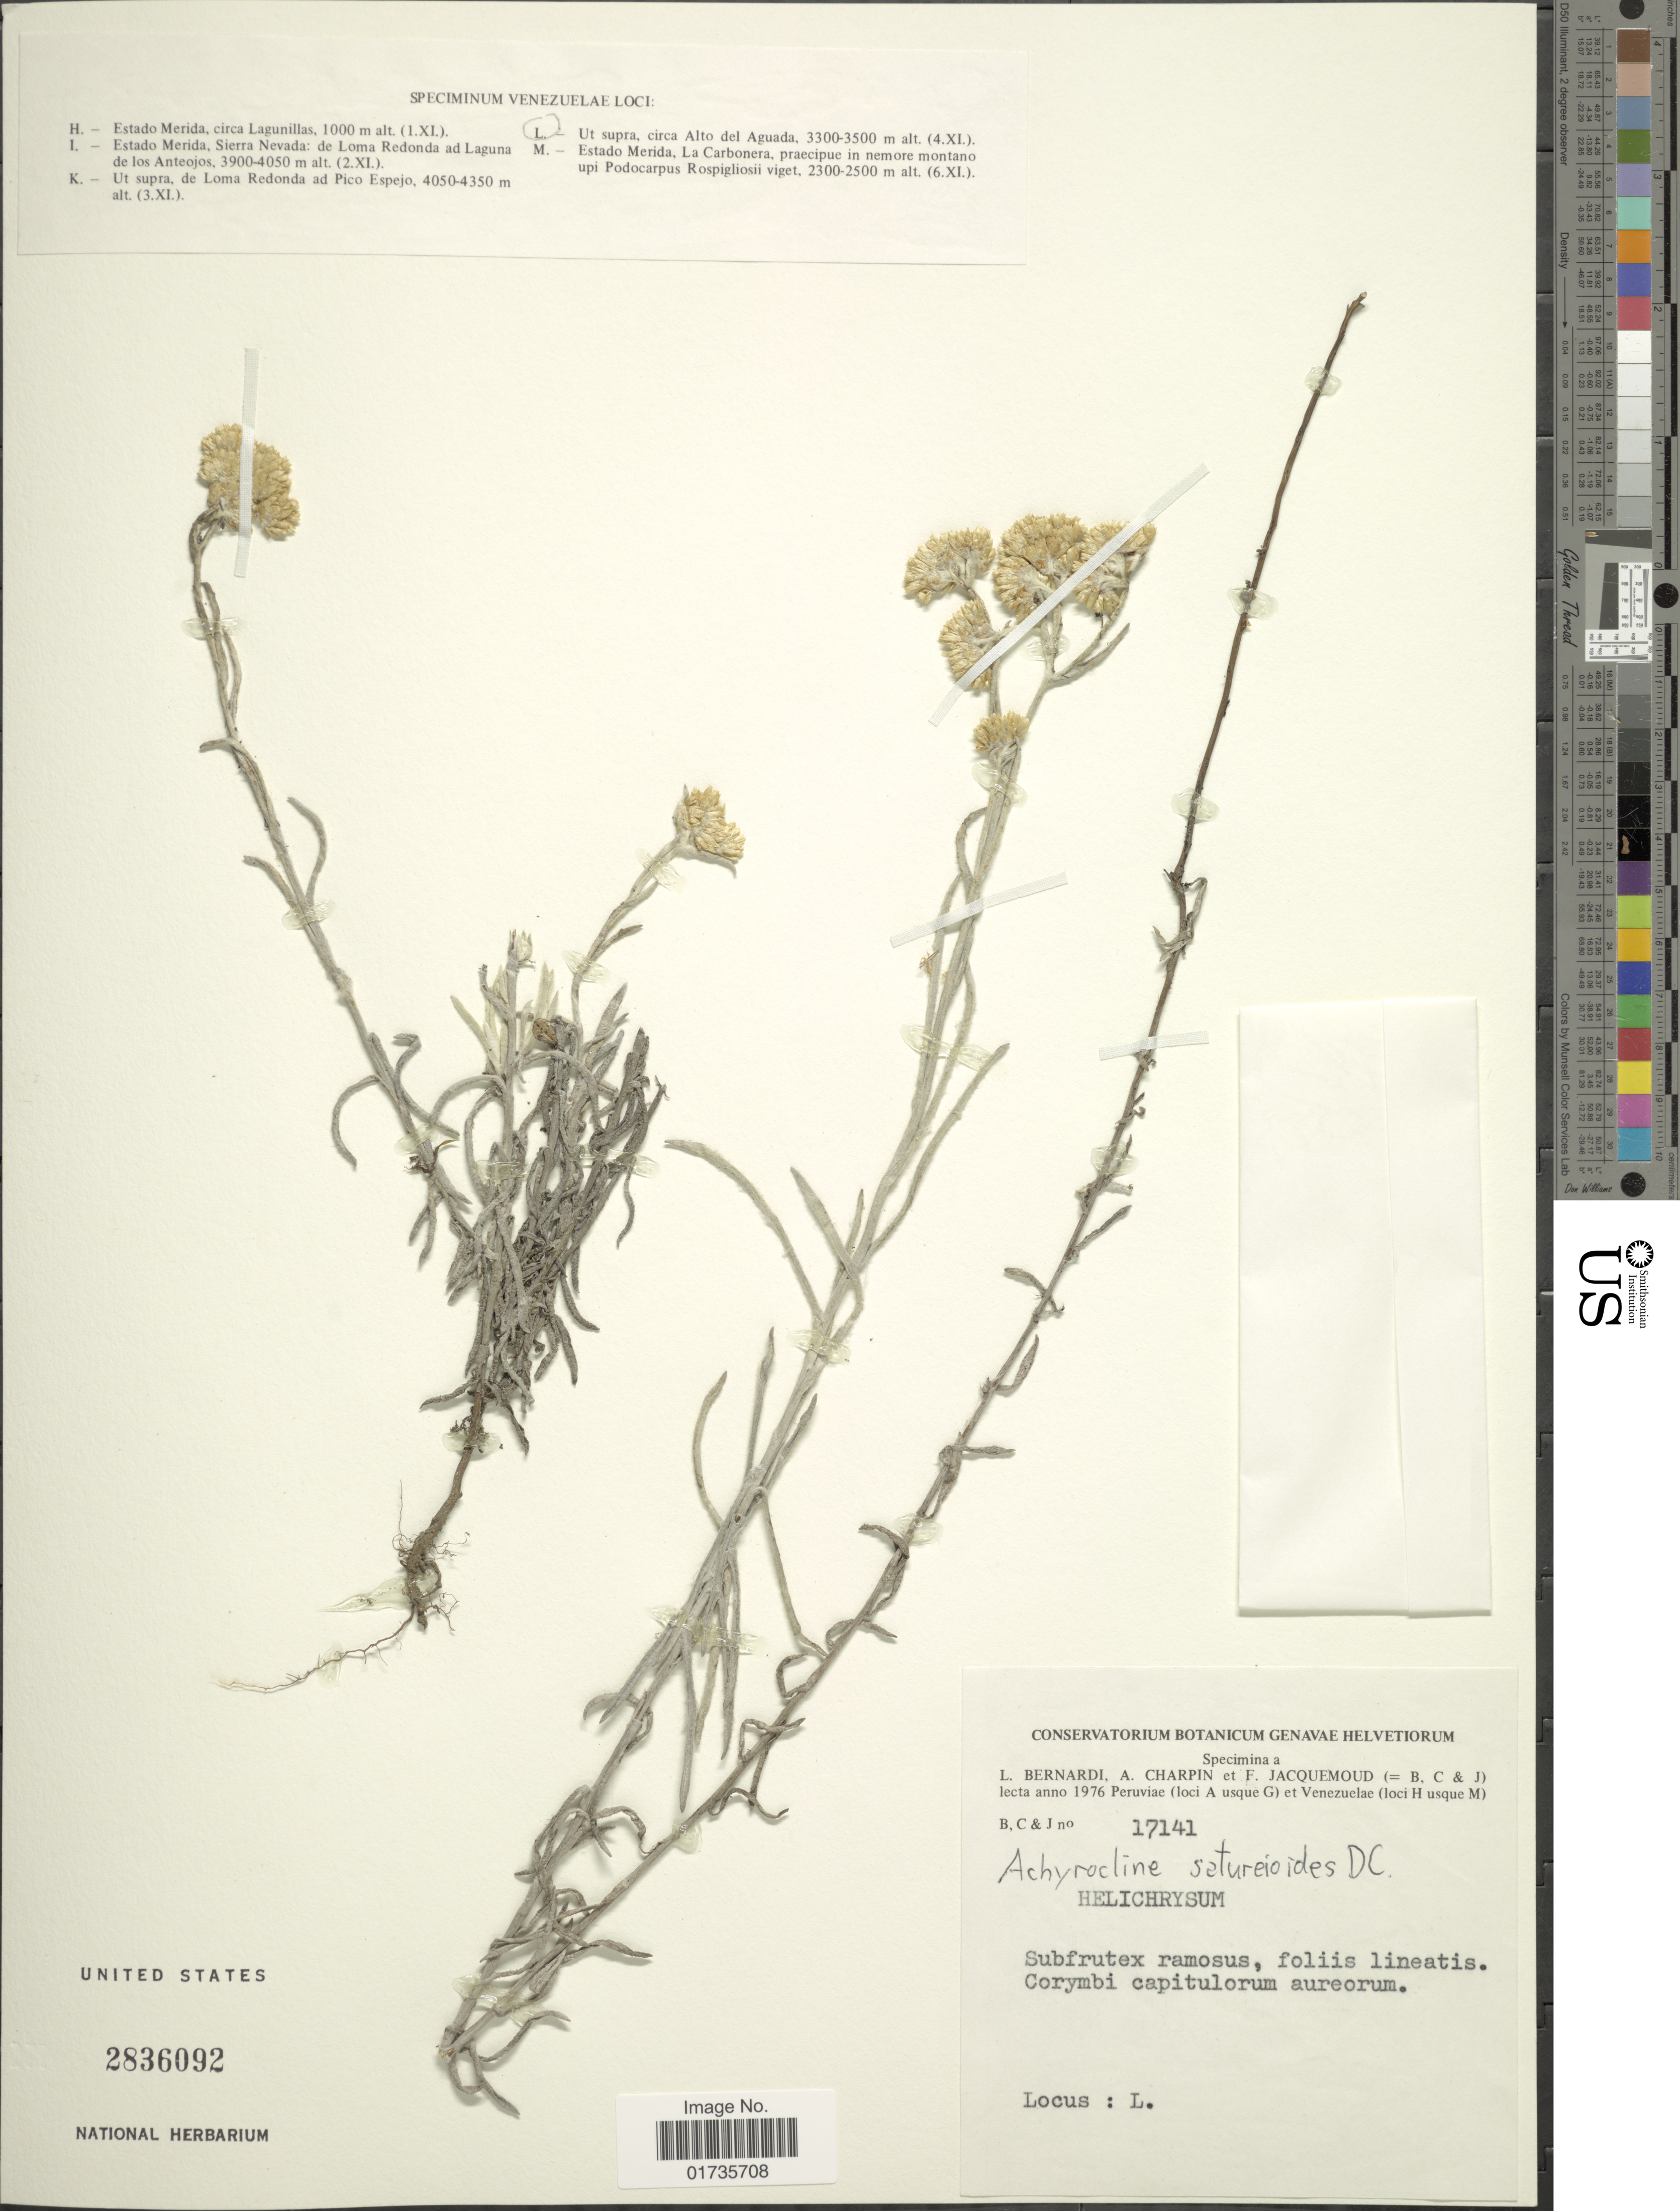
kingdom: Plantae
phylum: Tracheophyta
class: Magnoliopsida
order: Asterales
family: Asteraceae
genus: Achyrocline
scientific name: Achyrocline satureioides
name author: (Lam.) DC.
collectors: L. Bernardi, A. Charpin & F. Jacquemoud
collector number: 17141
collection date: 1976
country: Peru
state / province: Arequipa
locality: Subfrutex ramosus, follis lineatis. Corymbi capitulorum auceorum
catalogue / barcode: US 2836092